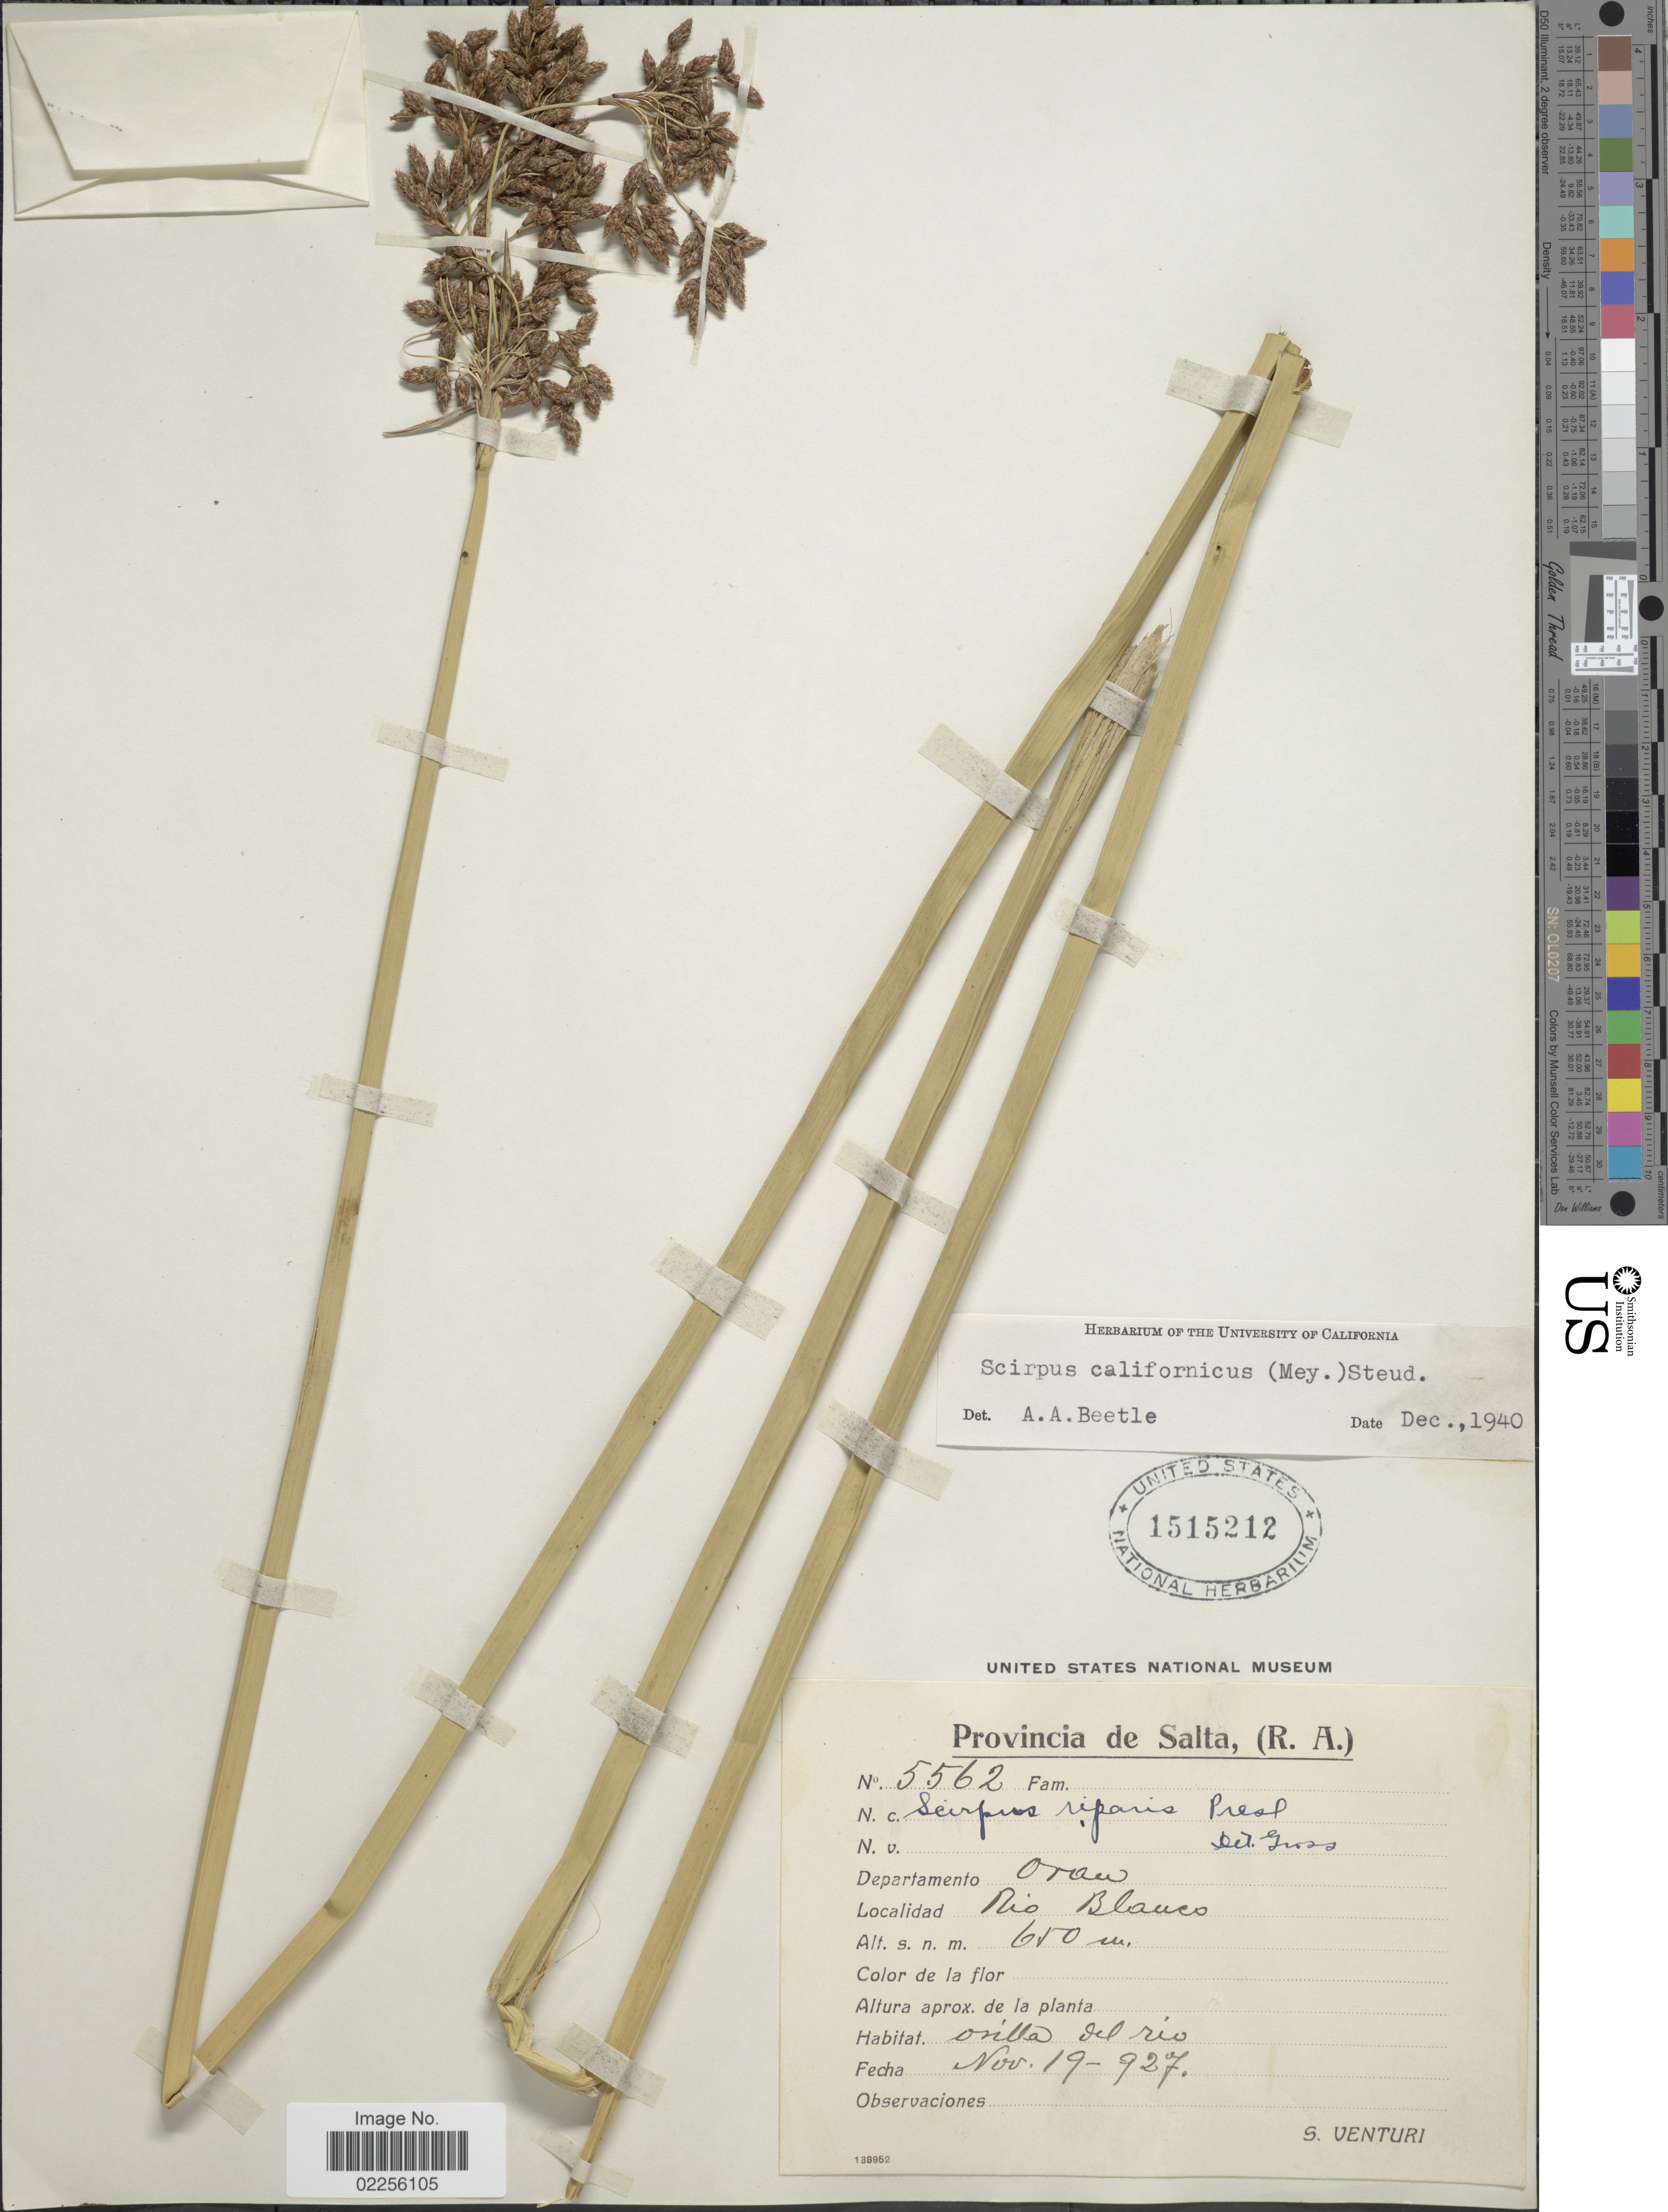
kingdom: Plantae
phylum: Tracheophyta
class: Liliopsida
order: Poales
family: Cyperaceae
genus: Schoenoplectus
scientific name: Schoenoplectus californicus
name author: (C.A. Mey.) Soják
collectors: S. Venturi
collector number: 5562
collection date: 1927-11-19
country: Argentina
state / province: Salta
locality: (R.A.) Departamento Oran, Rio Blanco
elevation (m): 650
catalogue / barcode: US 1515212